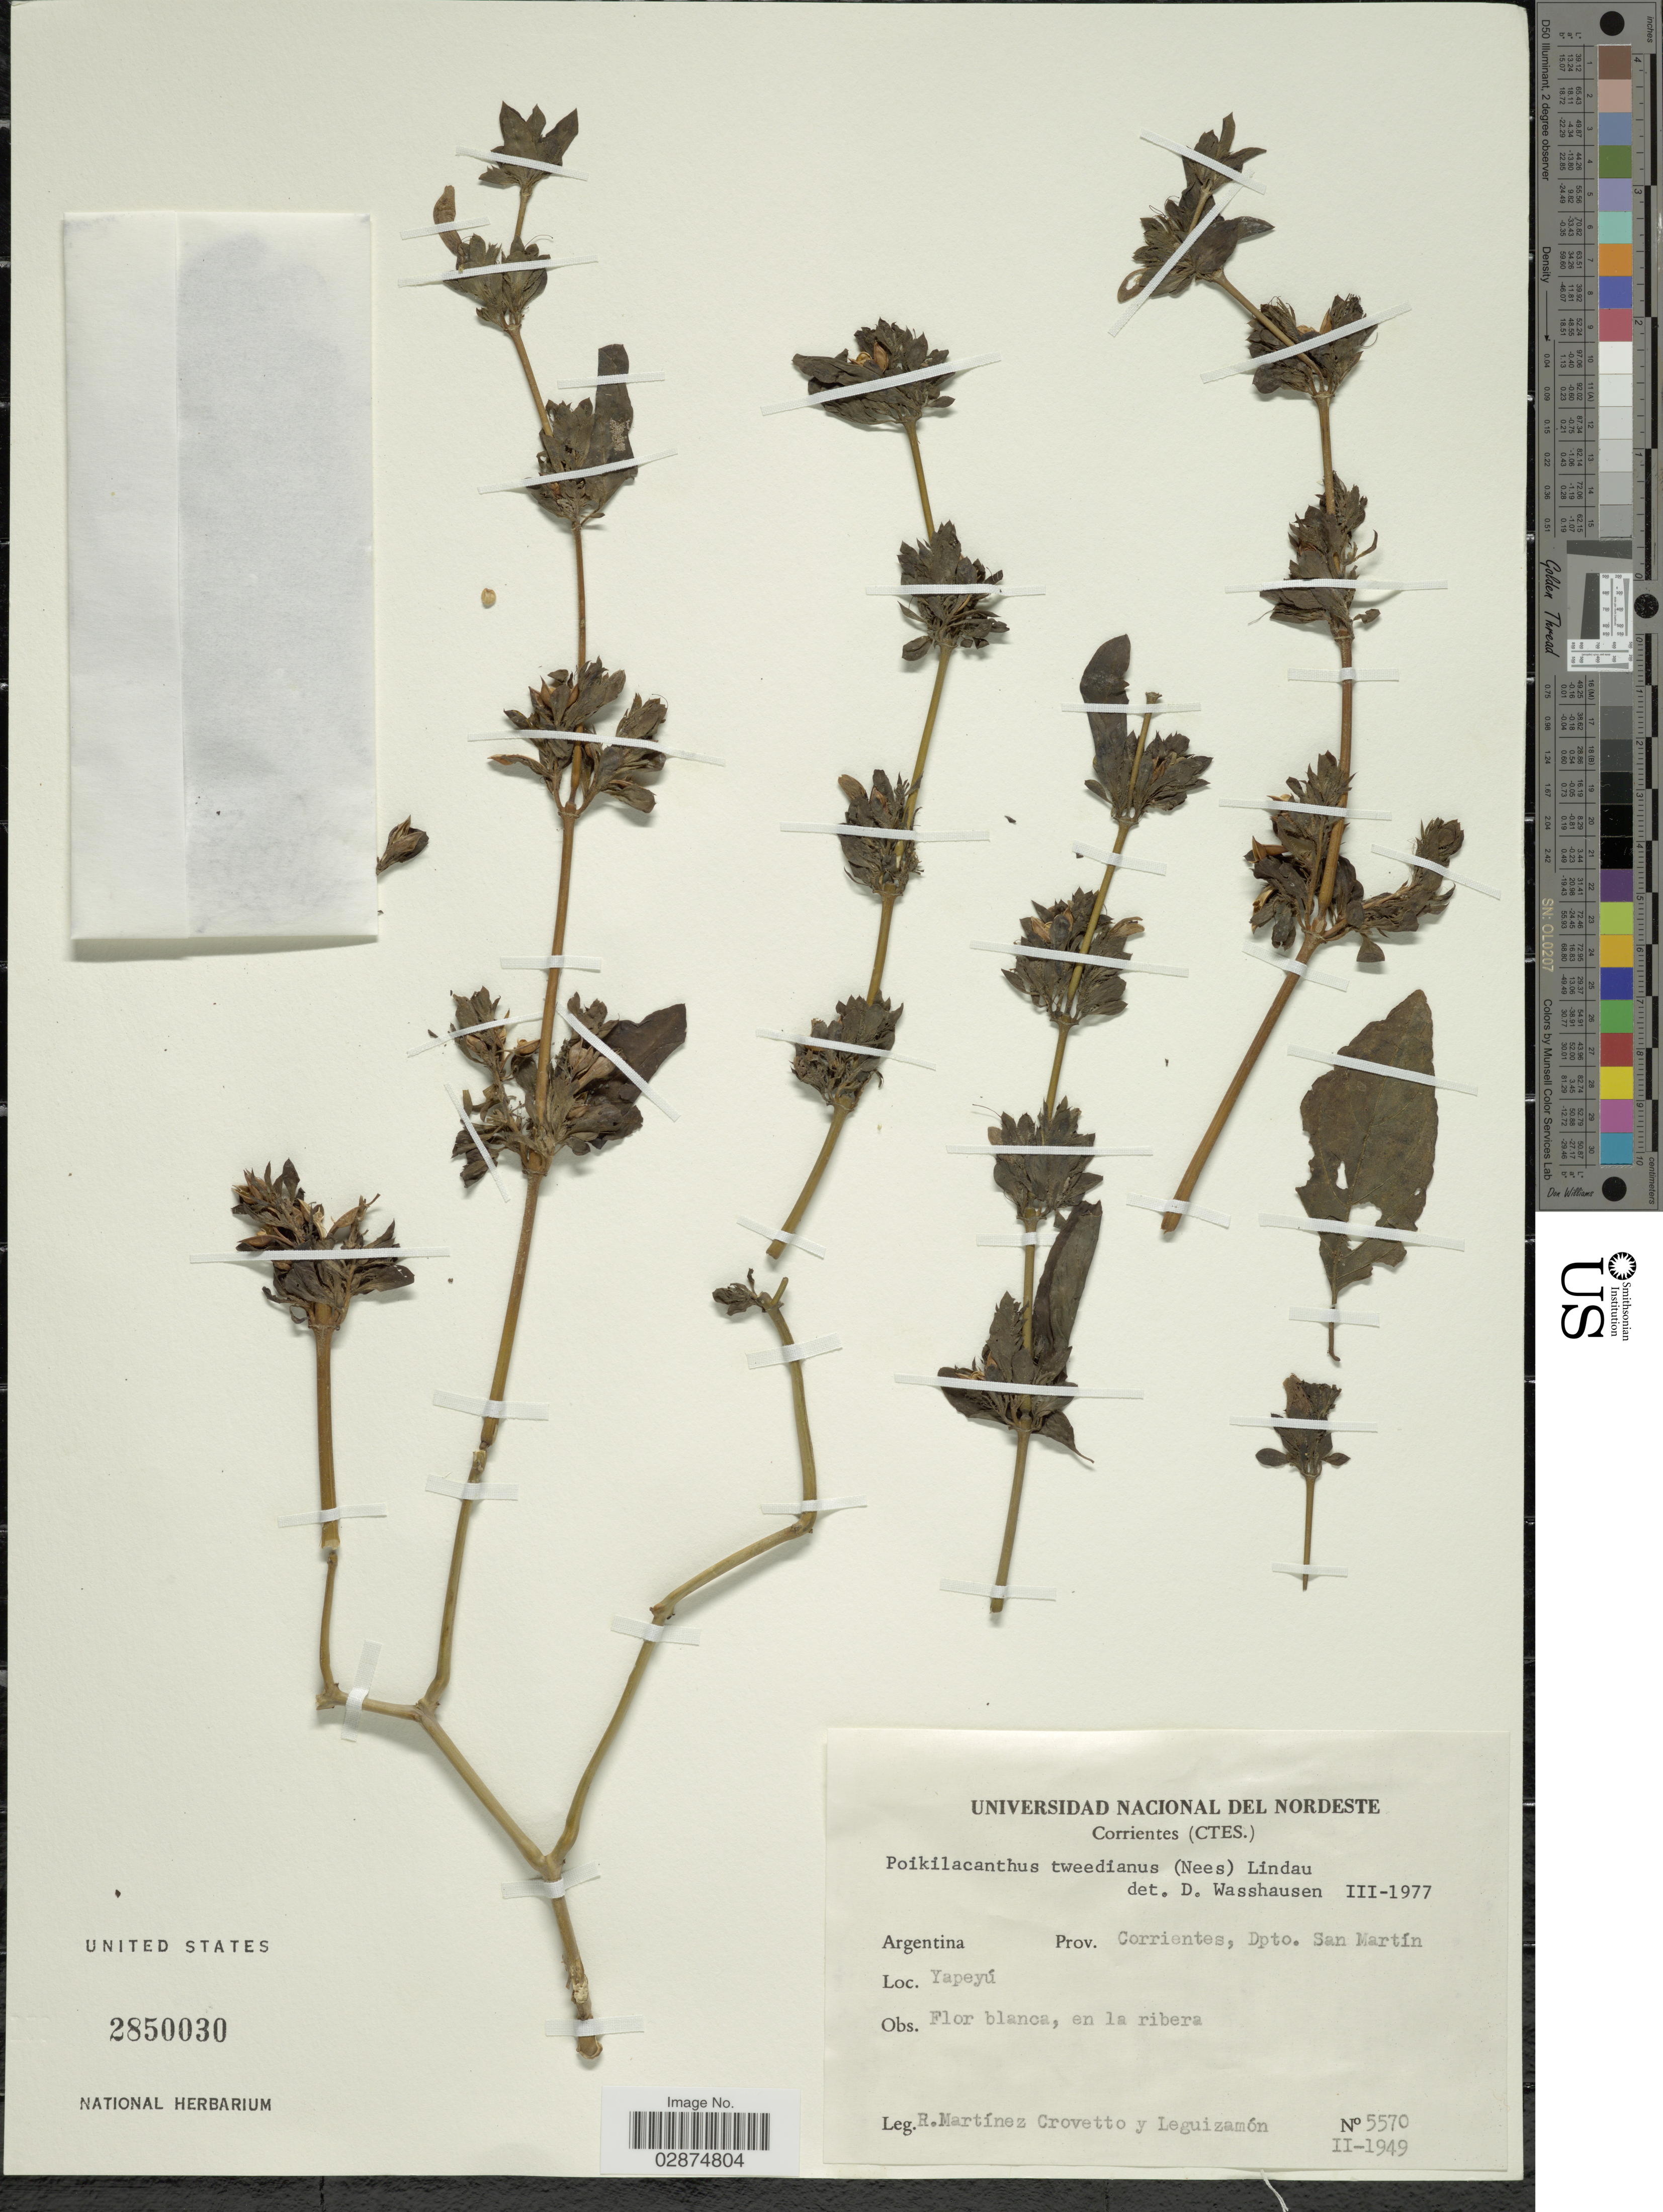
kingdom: Plantae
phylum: Tracheophyta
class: Magnoliopsida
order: Lamiales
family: Acanthaceae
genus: Poikilacanthus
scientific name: Poikilacanthus glandulosus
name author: (Nees) Ariza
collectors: R. Martinez Crovetto & Leguizamón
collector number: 5570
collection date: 1949-02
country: Argentina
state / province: Corrientes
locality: Dpto. San Martín. Yapeyú.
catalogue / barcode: US 2850030